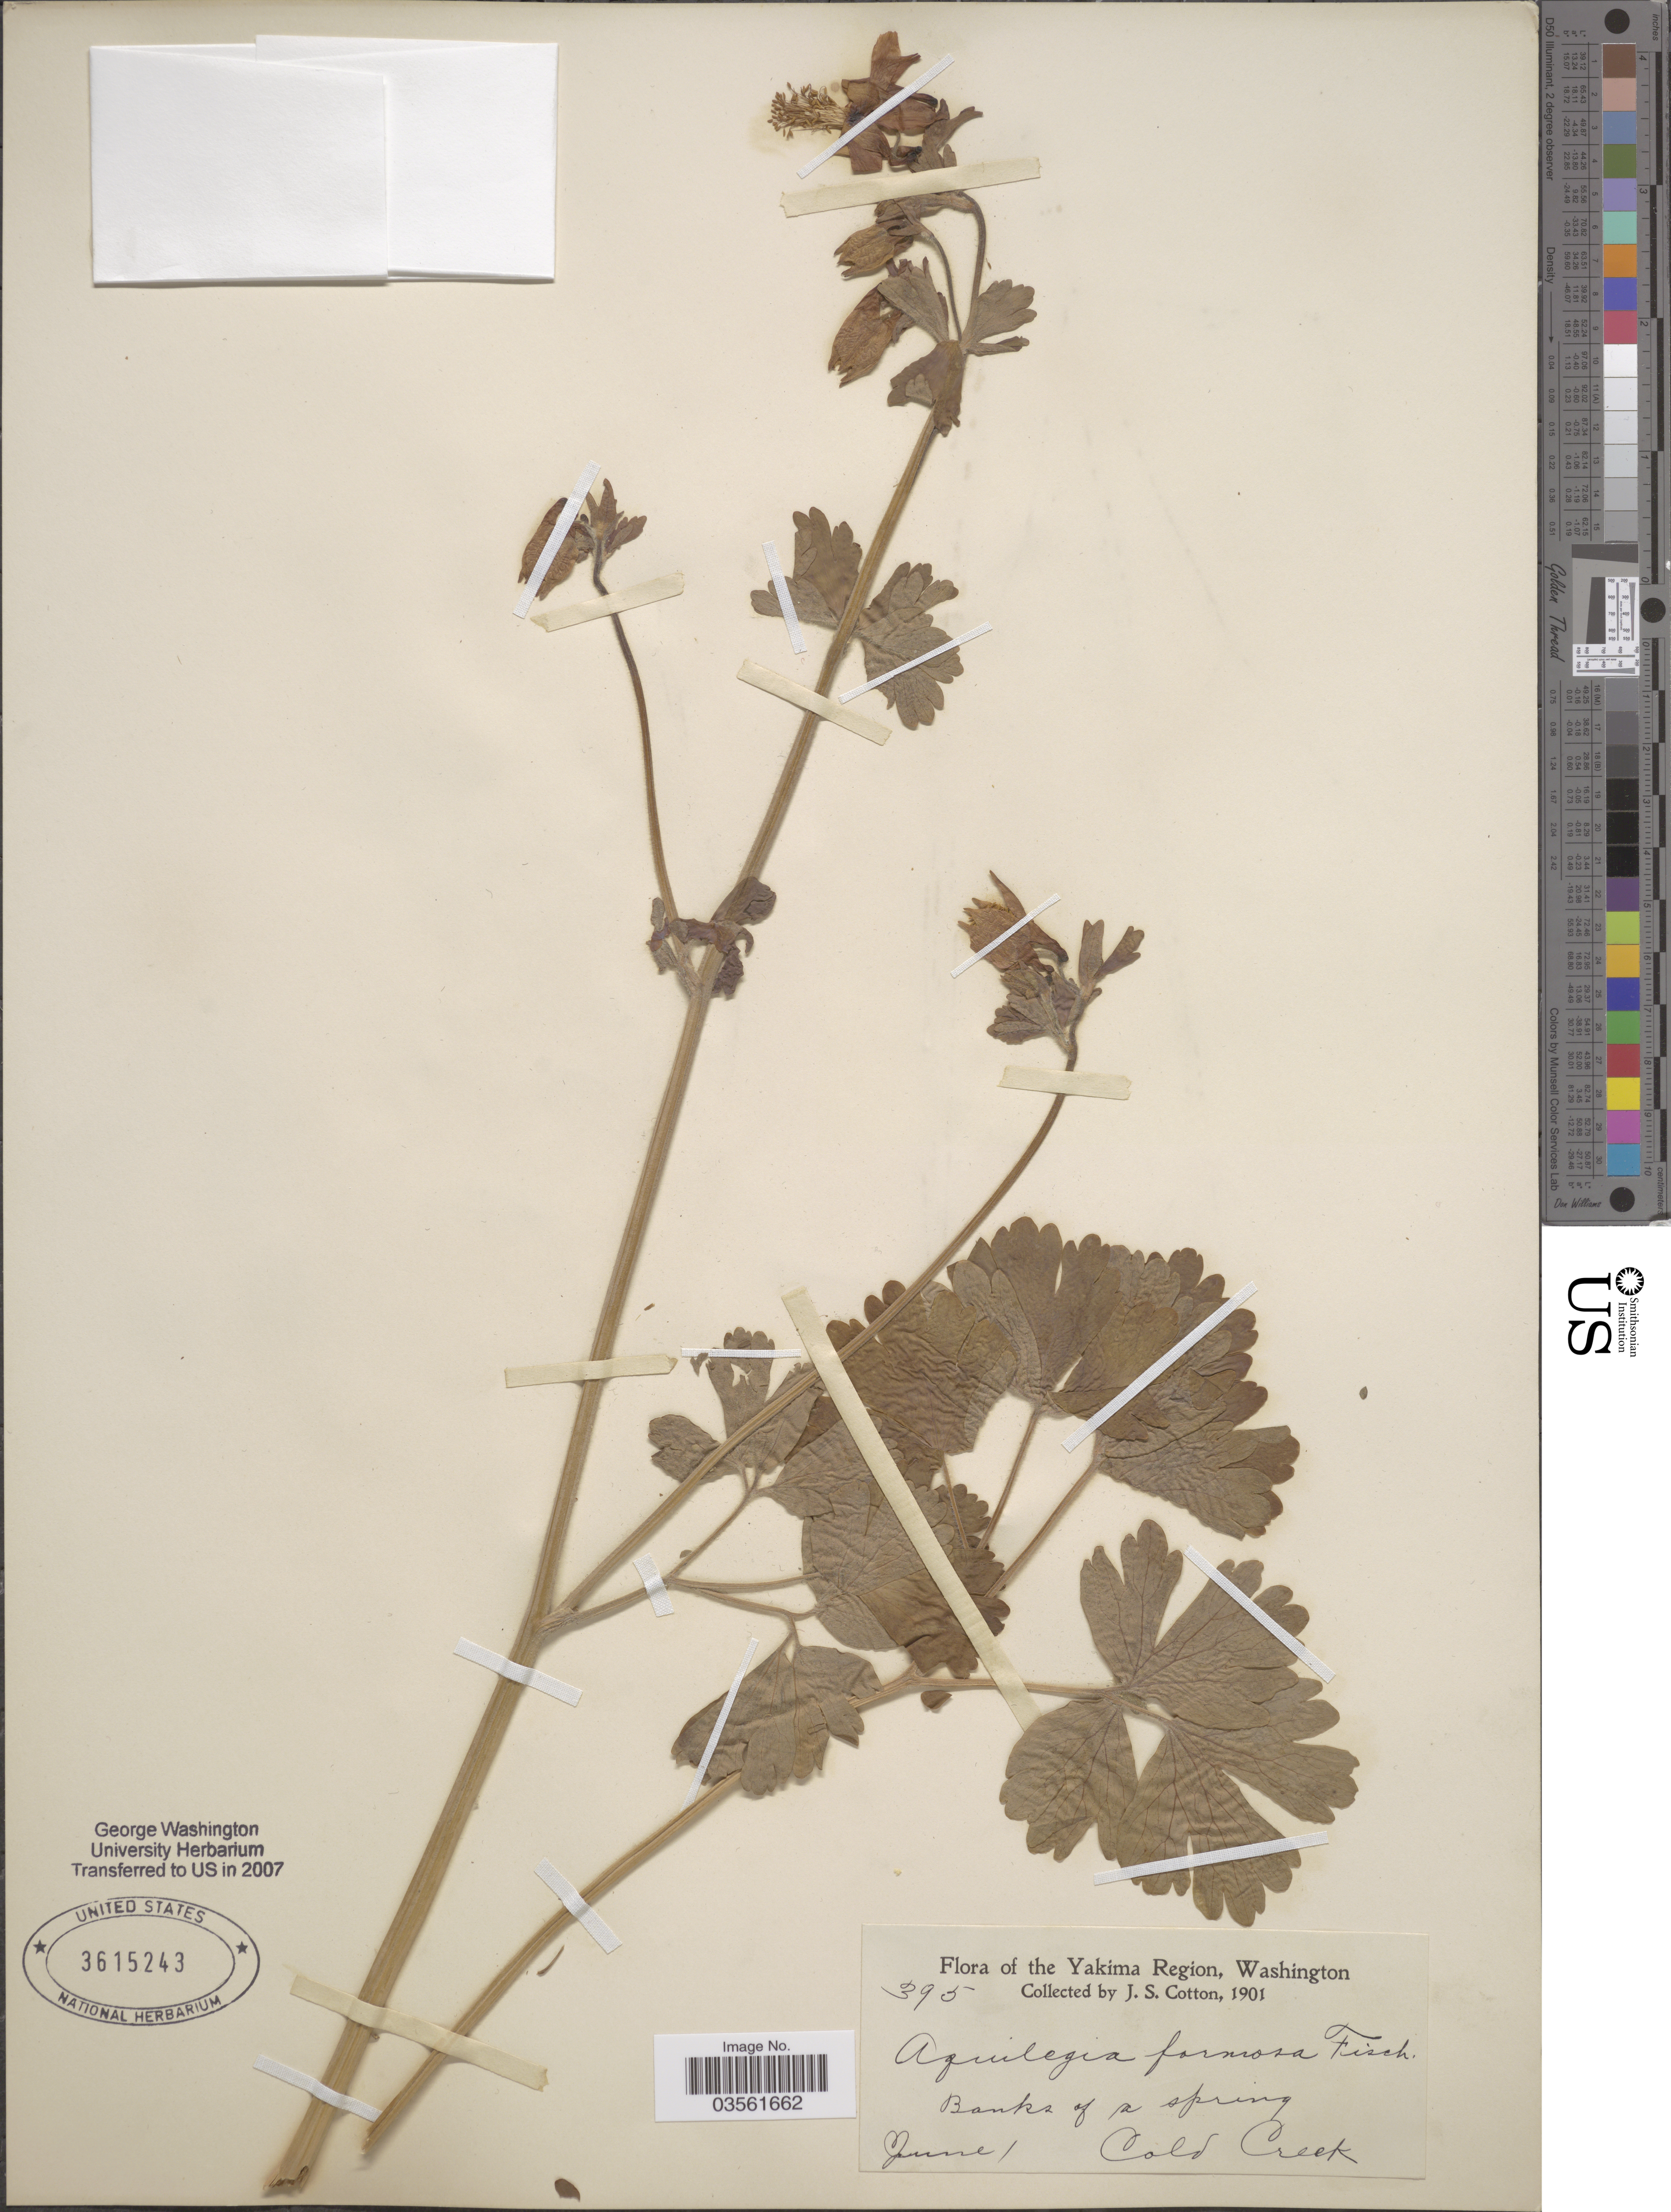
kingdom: Plantae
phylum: Tracheophyta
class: Magnoliopsida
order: Ranunculales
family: Ranunculaceae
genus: Aquilegia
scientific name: Aquilegia formosa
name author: Fisch. ex DC.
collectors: J. S. Cotton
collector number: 395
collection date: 1901-06-01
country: United States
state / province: Washington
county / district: Yakima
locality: Yakima Region. Banks of a spring. Cold Creek.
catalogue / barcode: US 3615243